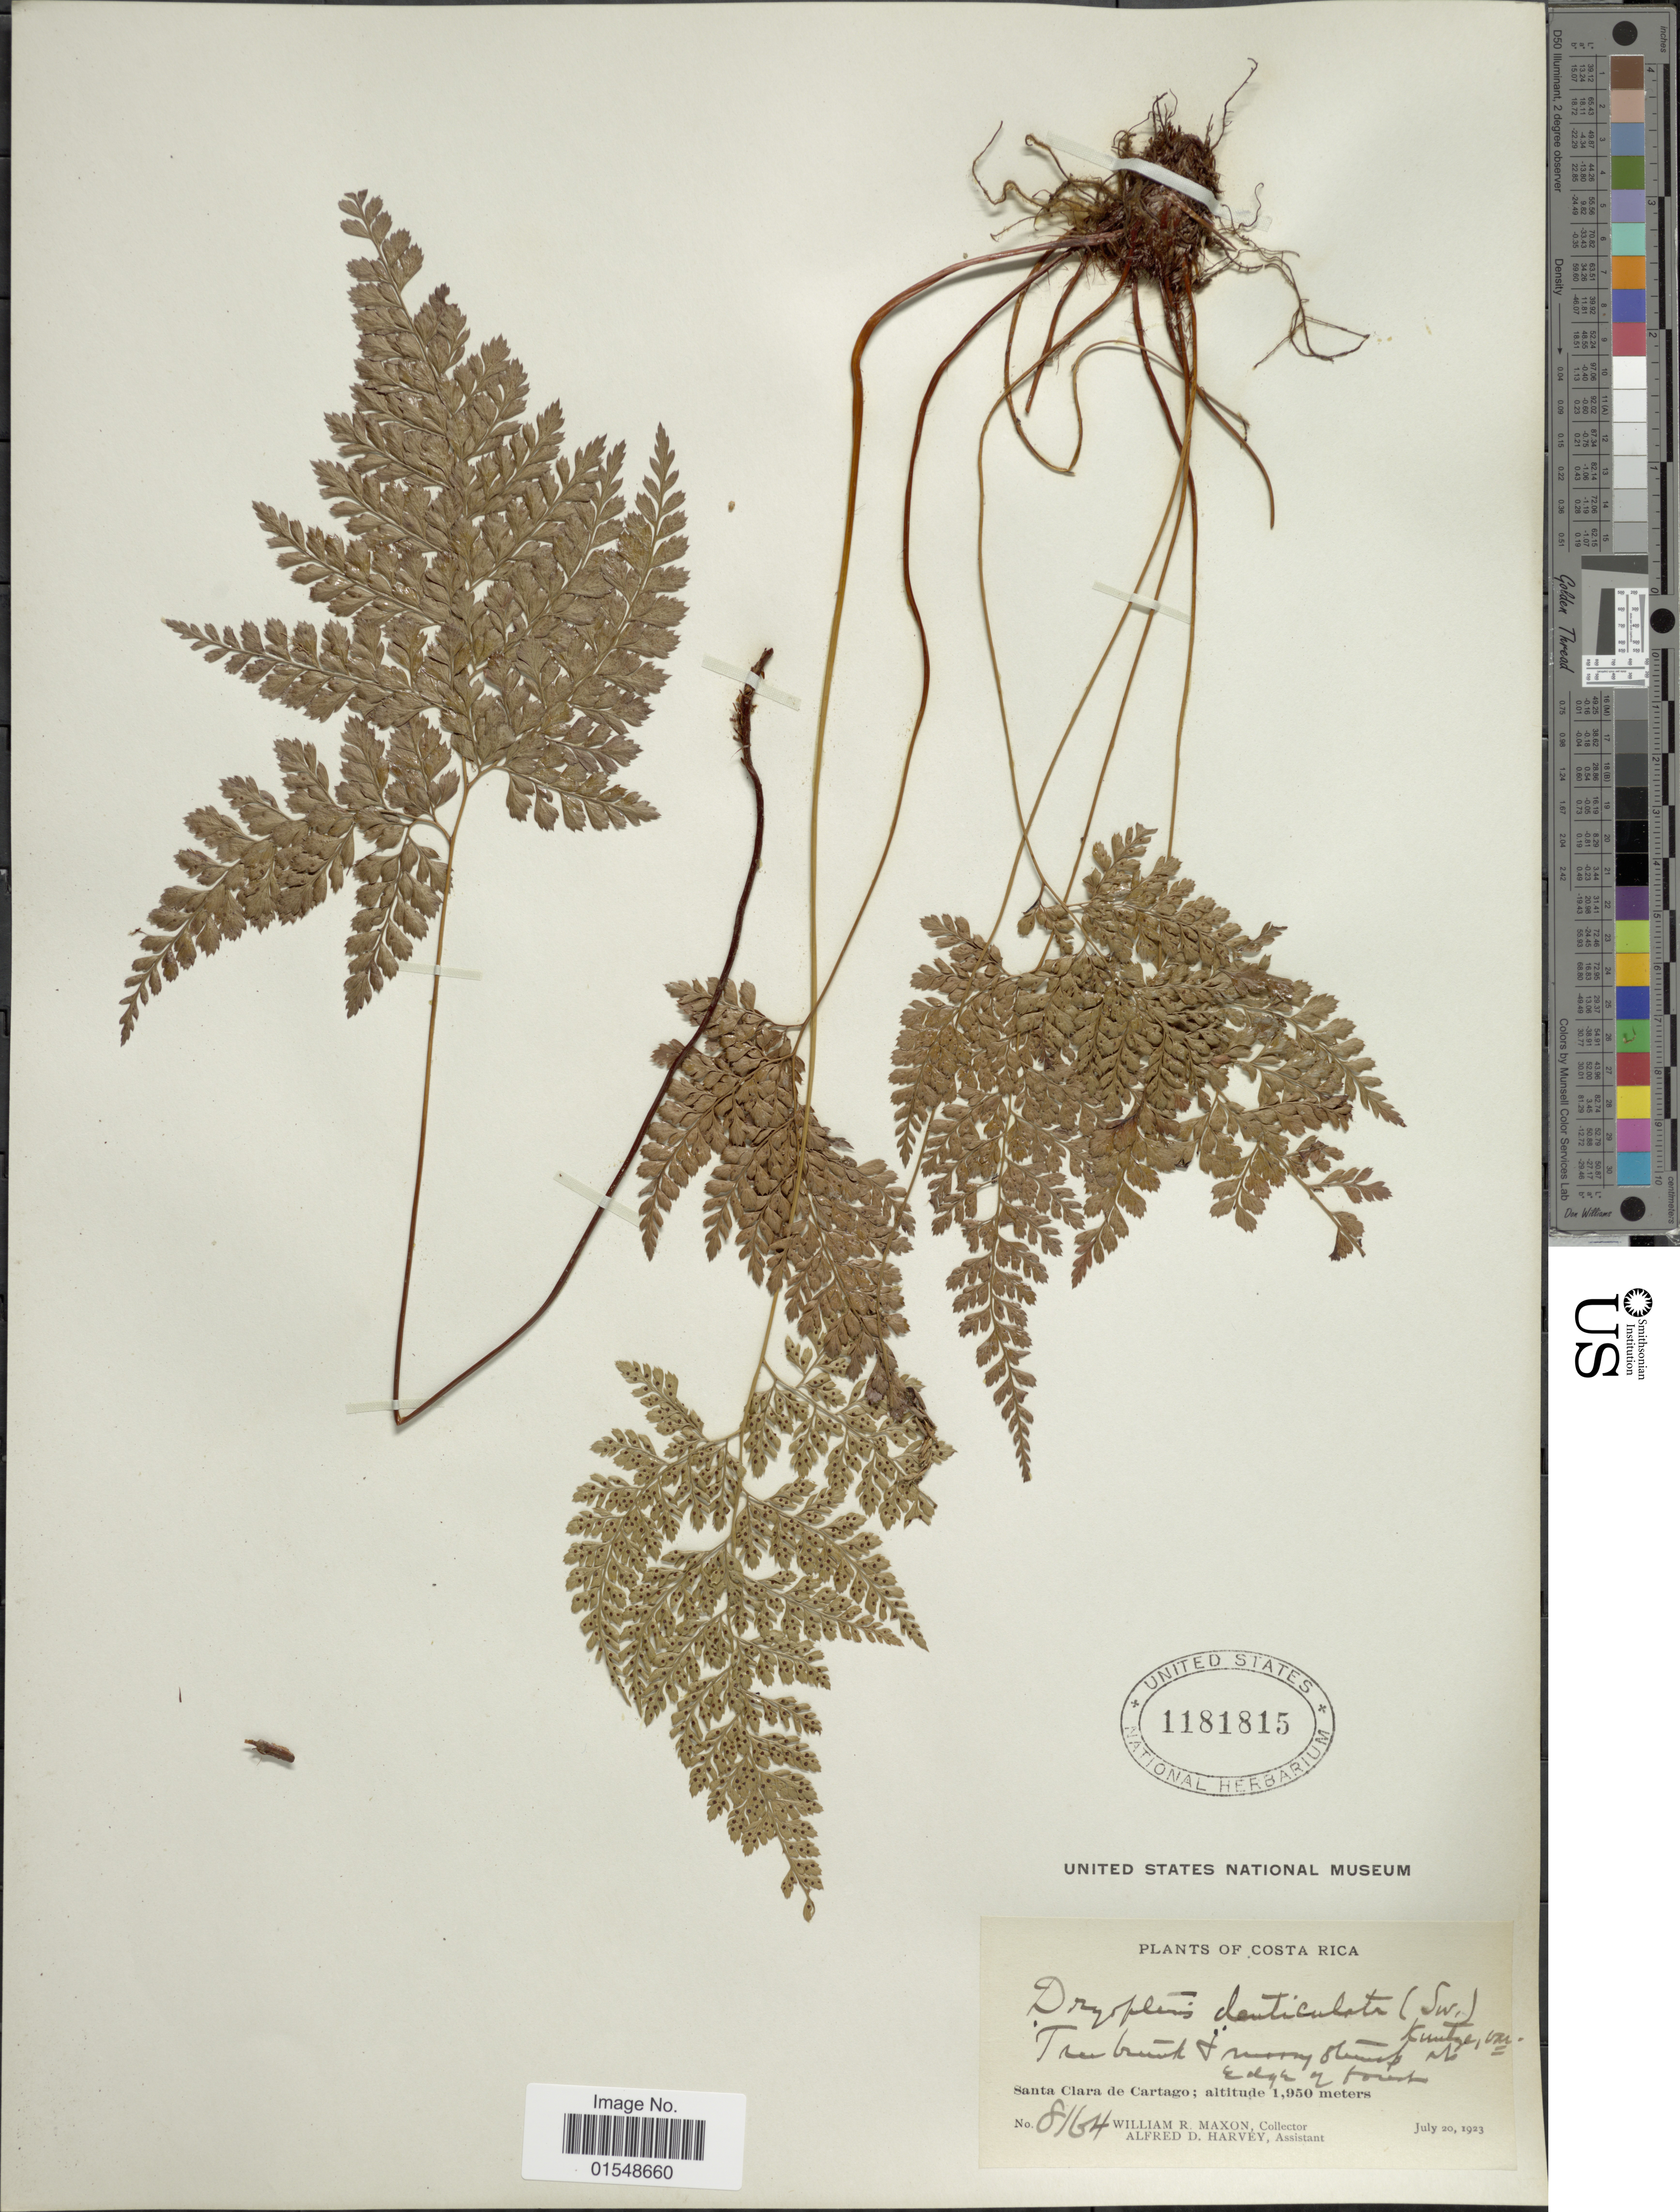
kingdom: Plantae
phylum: Tracheophyta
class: Polypodiopsida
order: Polypodiales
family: Dryopteridaceae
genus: Arachniodes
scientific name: Arachniodes denticulata var. jucunda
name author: (Fée) Lellinger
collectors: W. R. Maxon & A. D. Harvey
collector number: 8164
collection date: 1923-07-20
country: Costa Rica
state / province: Cartago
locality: Santa Clara de Cartago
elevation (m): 1950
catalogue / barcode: US 1181815